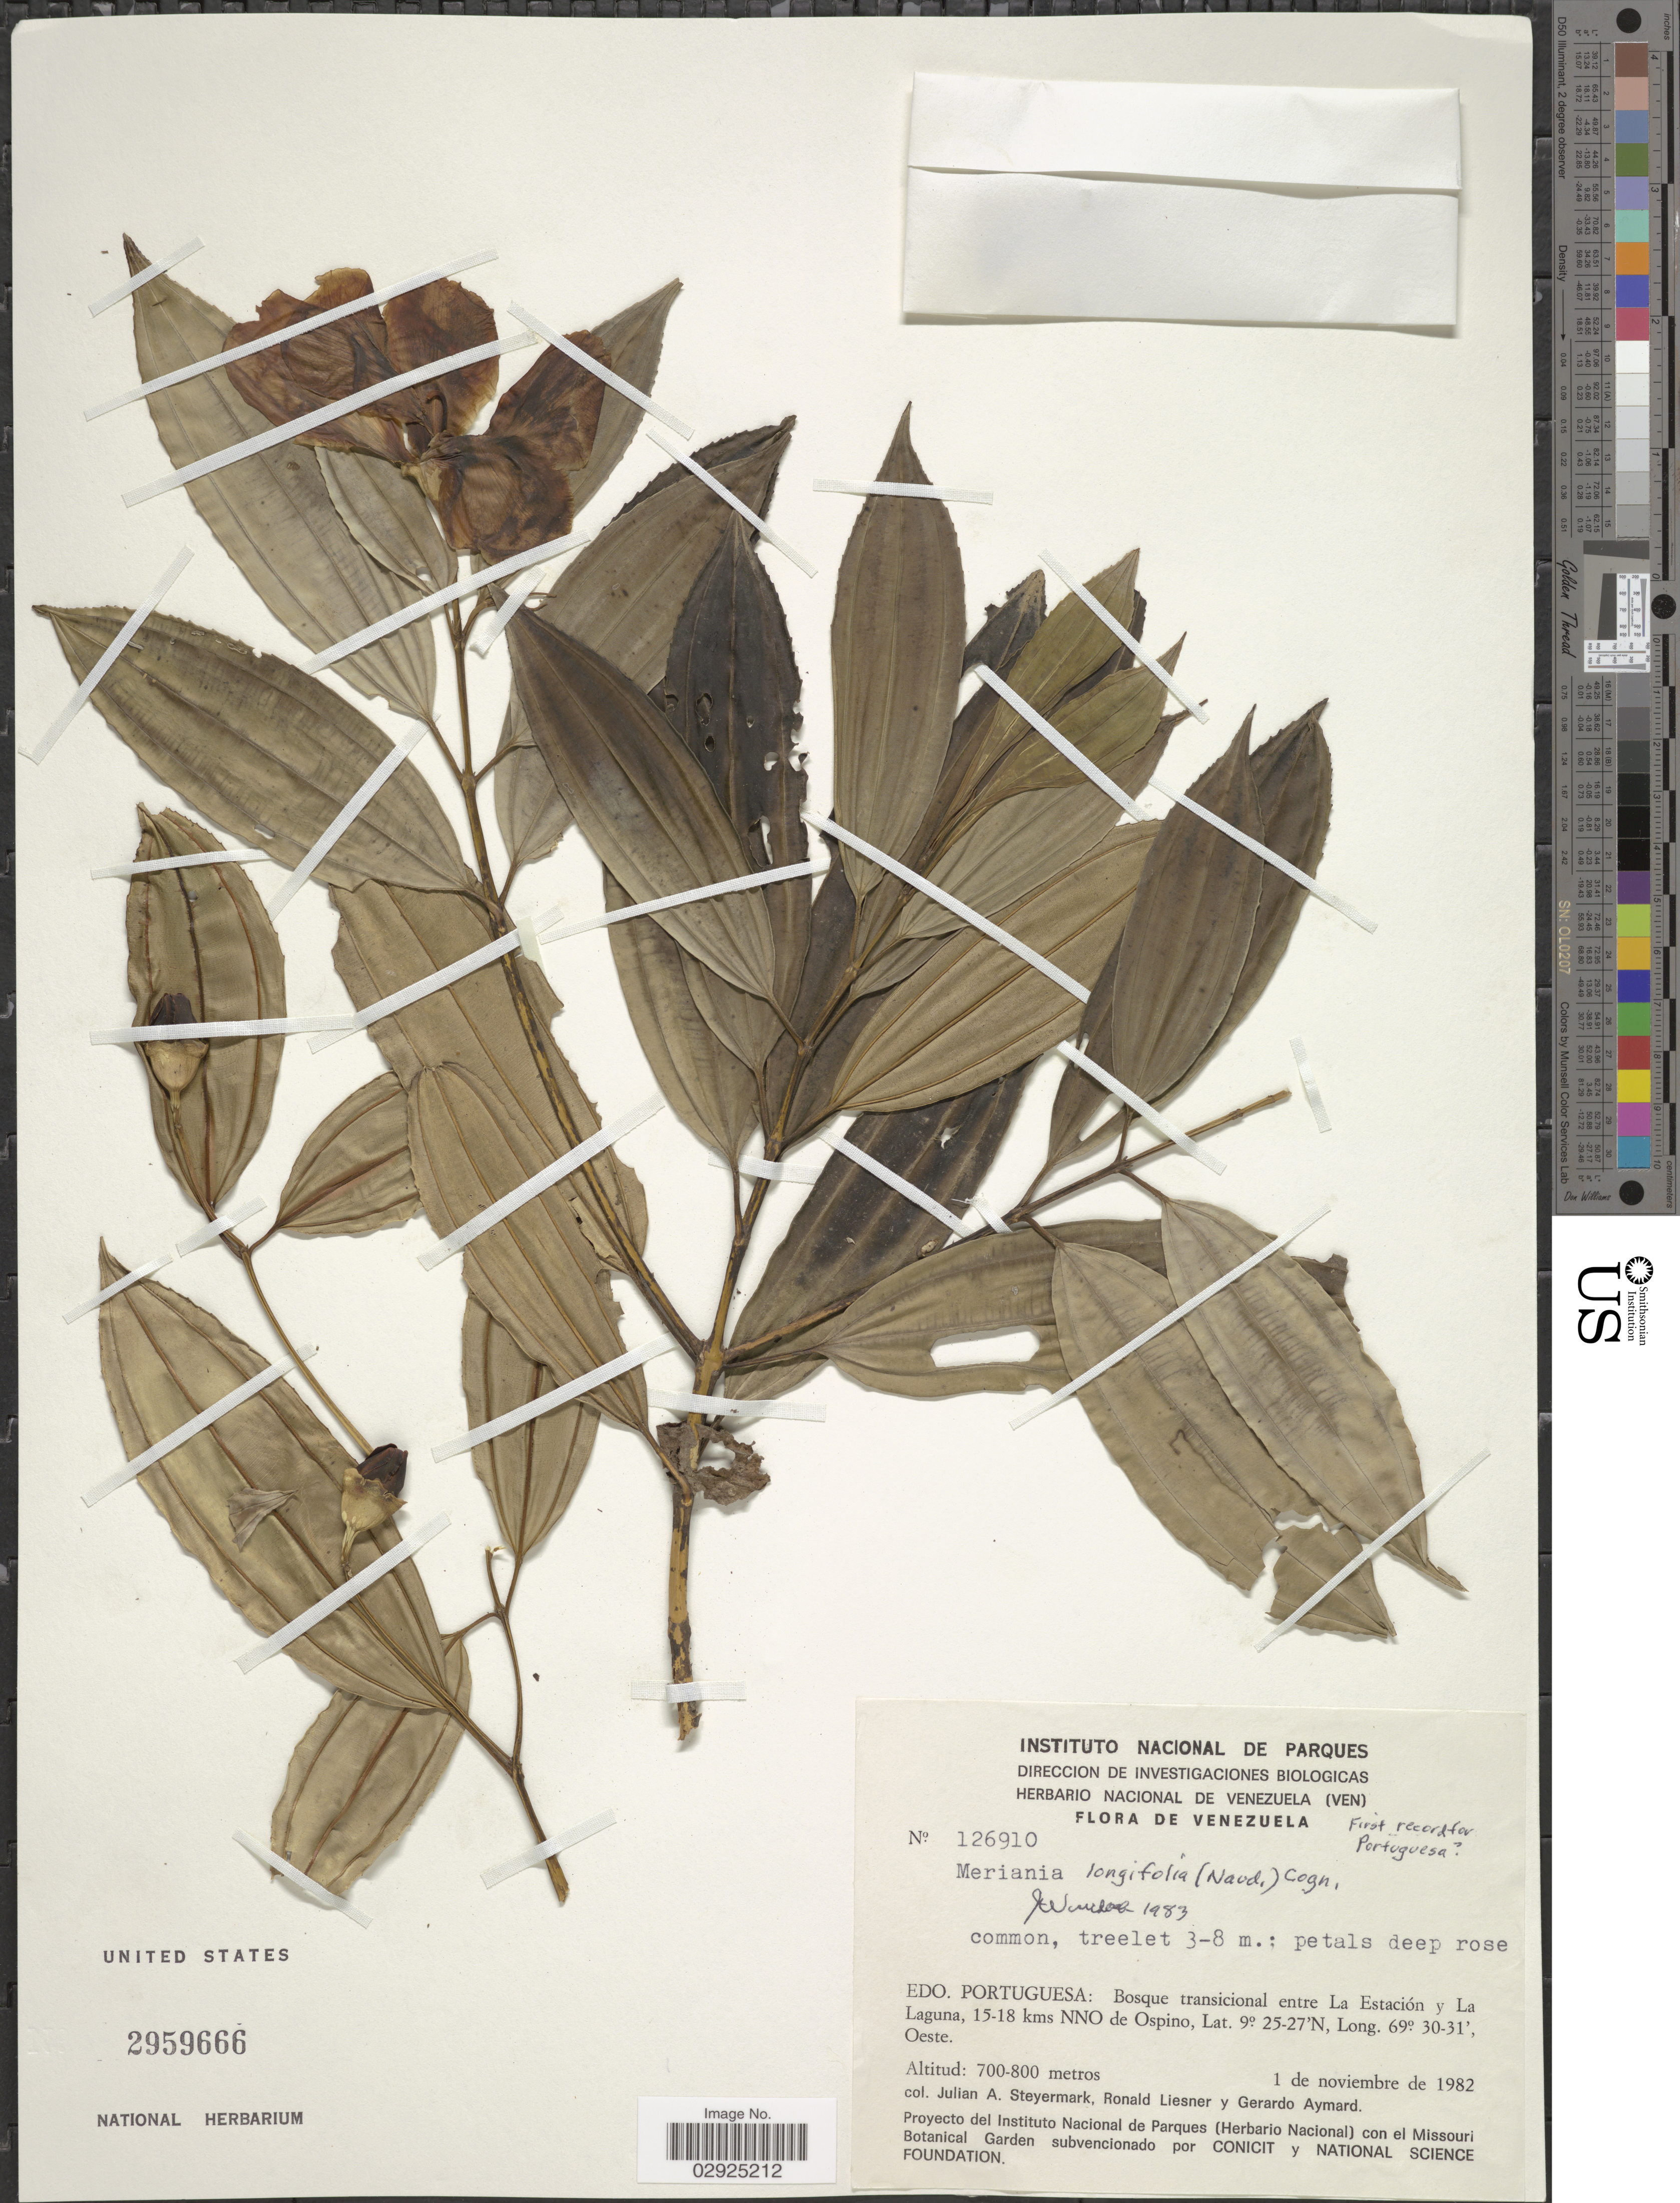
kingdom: Plantae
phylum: Tracheophyta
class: Magnoliopsida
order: Myrtales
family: Melastomataceae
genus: Meriania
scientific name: Meriania longifolia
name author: (Naudin) Cogn.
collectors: J. Steyermark, R. L. Liesner & G. A. Aymard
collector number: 126910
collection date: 1982-11-01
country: Venezuela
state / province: Portuguesa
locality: Bosque transicional entre La Estación y La Laguna, 15-18 kms NNO de Ospino.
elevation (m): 700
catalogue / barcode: US 2959666